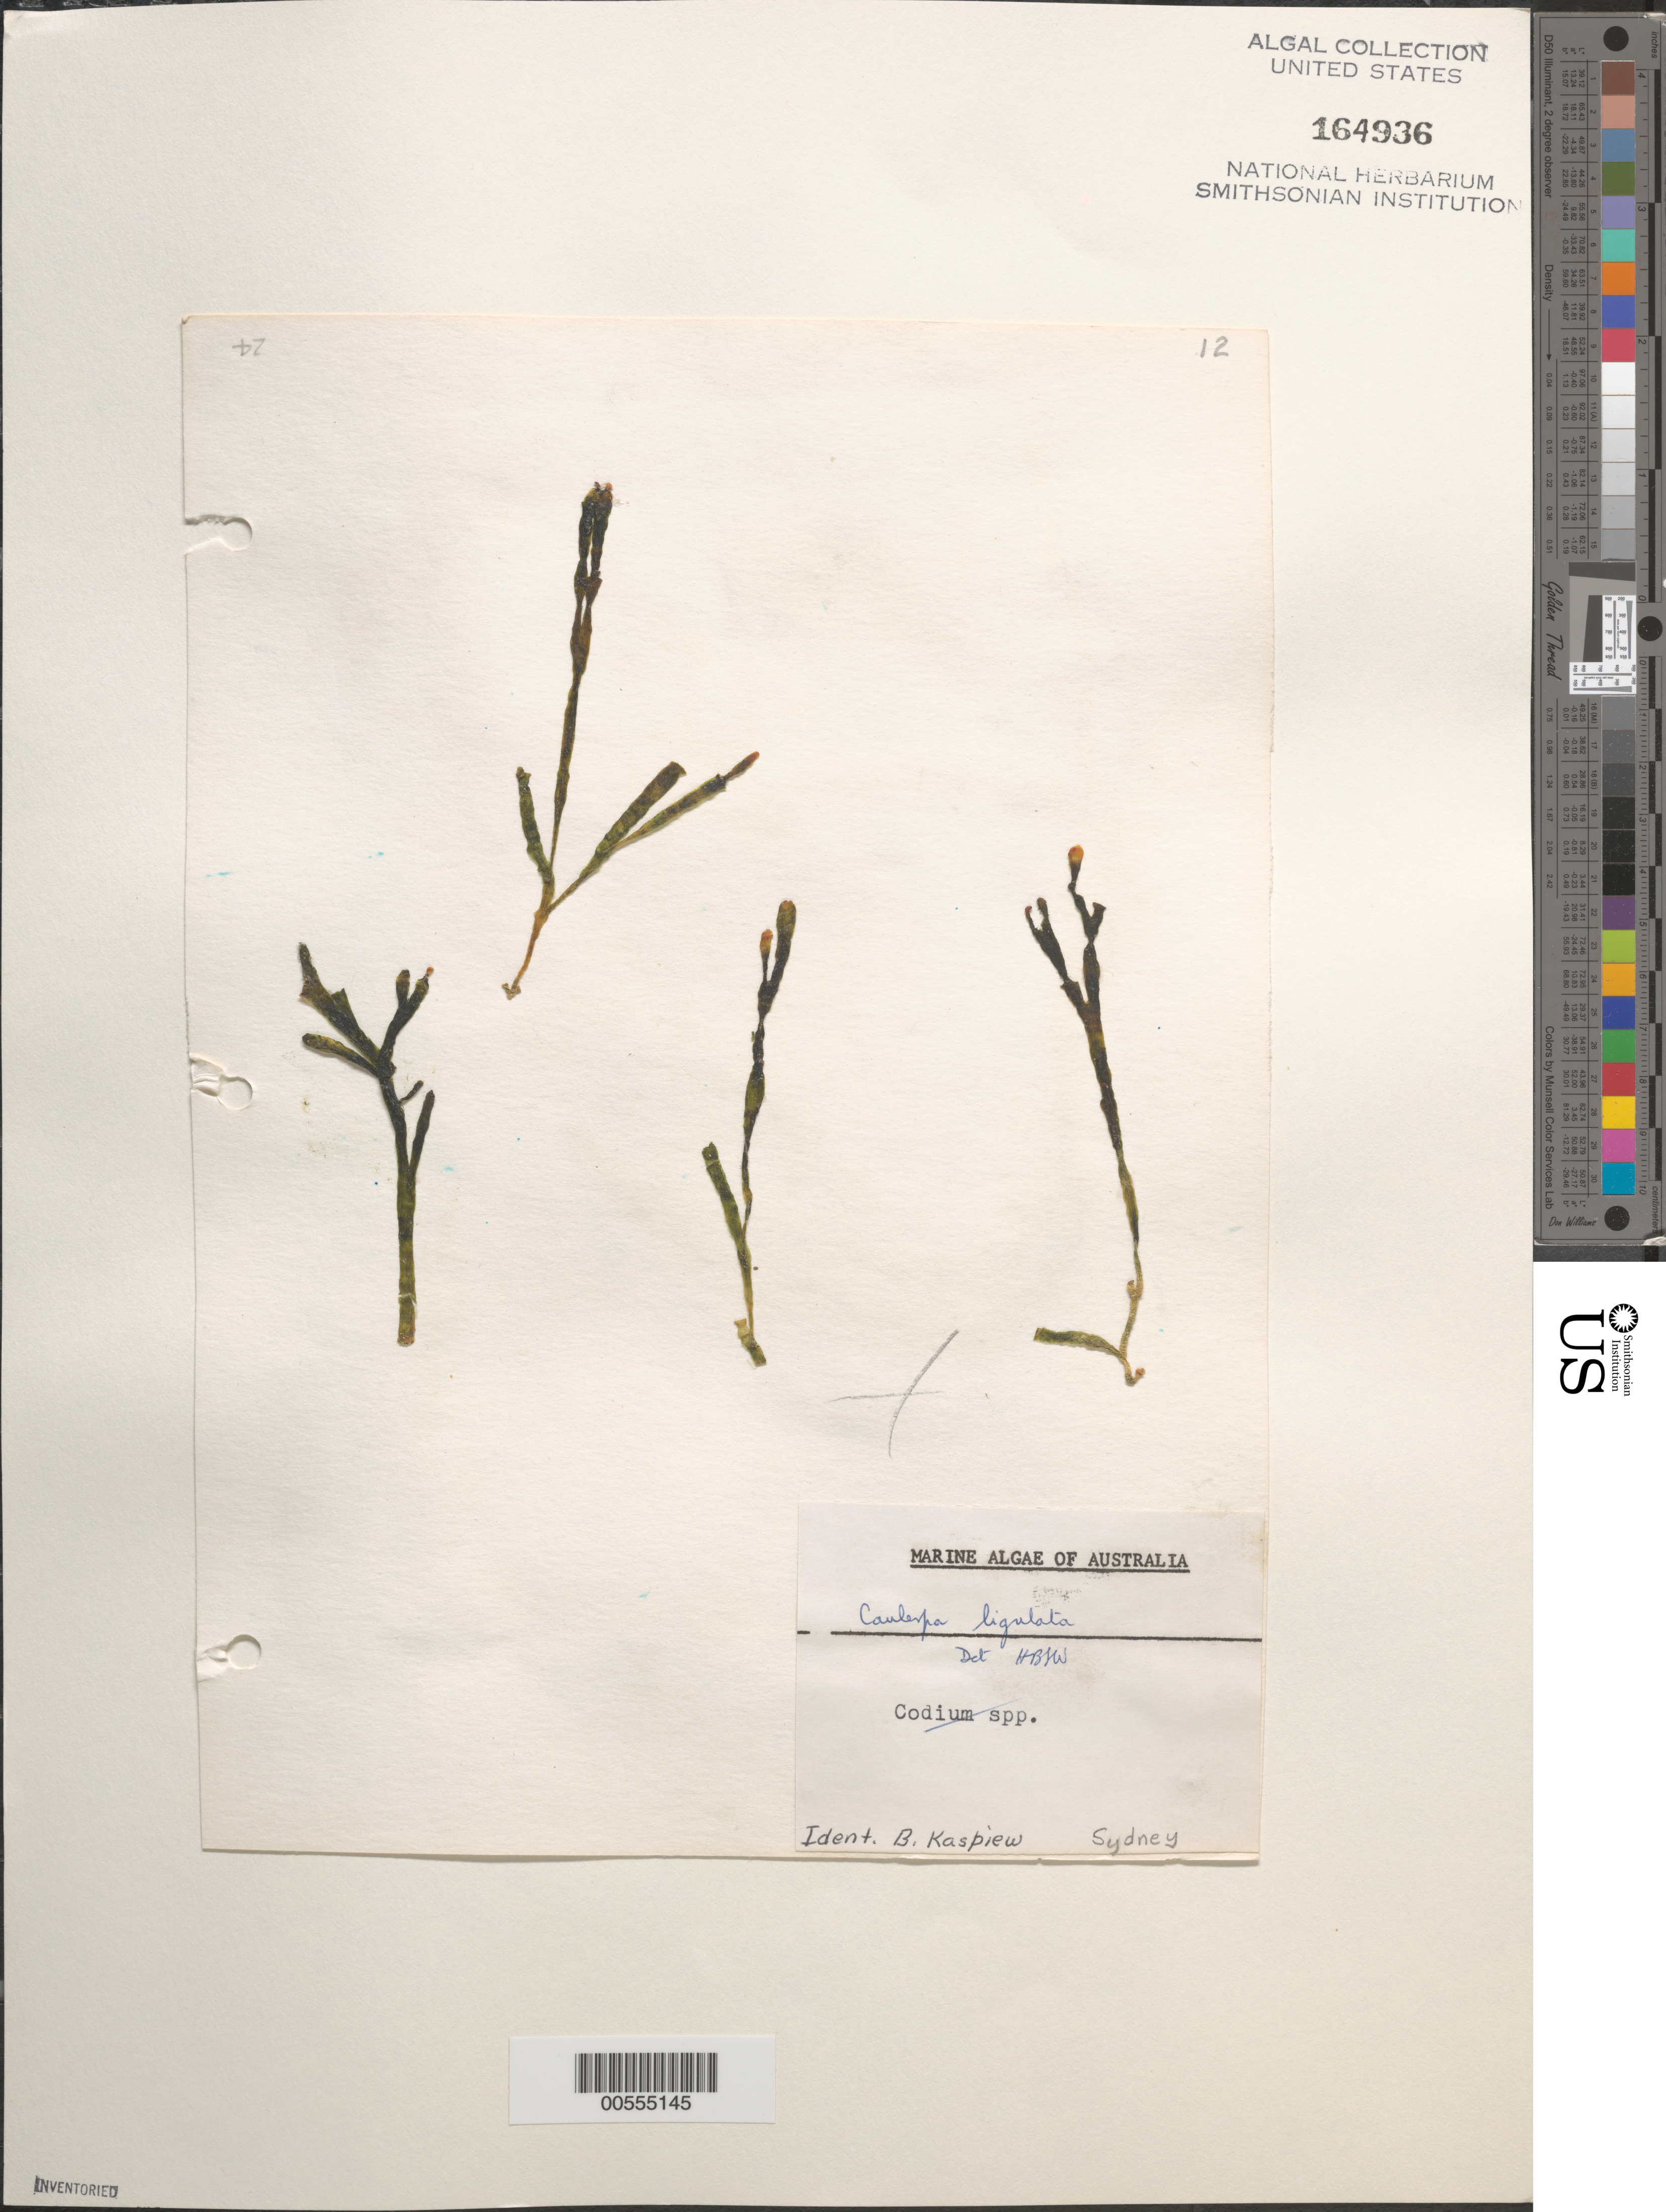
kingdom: Plantae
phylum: Chlorophyta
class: Ulvophyceae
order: Bryopsidales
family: Caulerpaceae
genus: Caulerpa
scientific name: Caulerpa flexilis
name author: J.V.Lamouroux ex C. Agardh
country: Australia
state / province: New South Wales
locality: Sydney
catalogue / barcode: US 164936